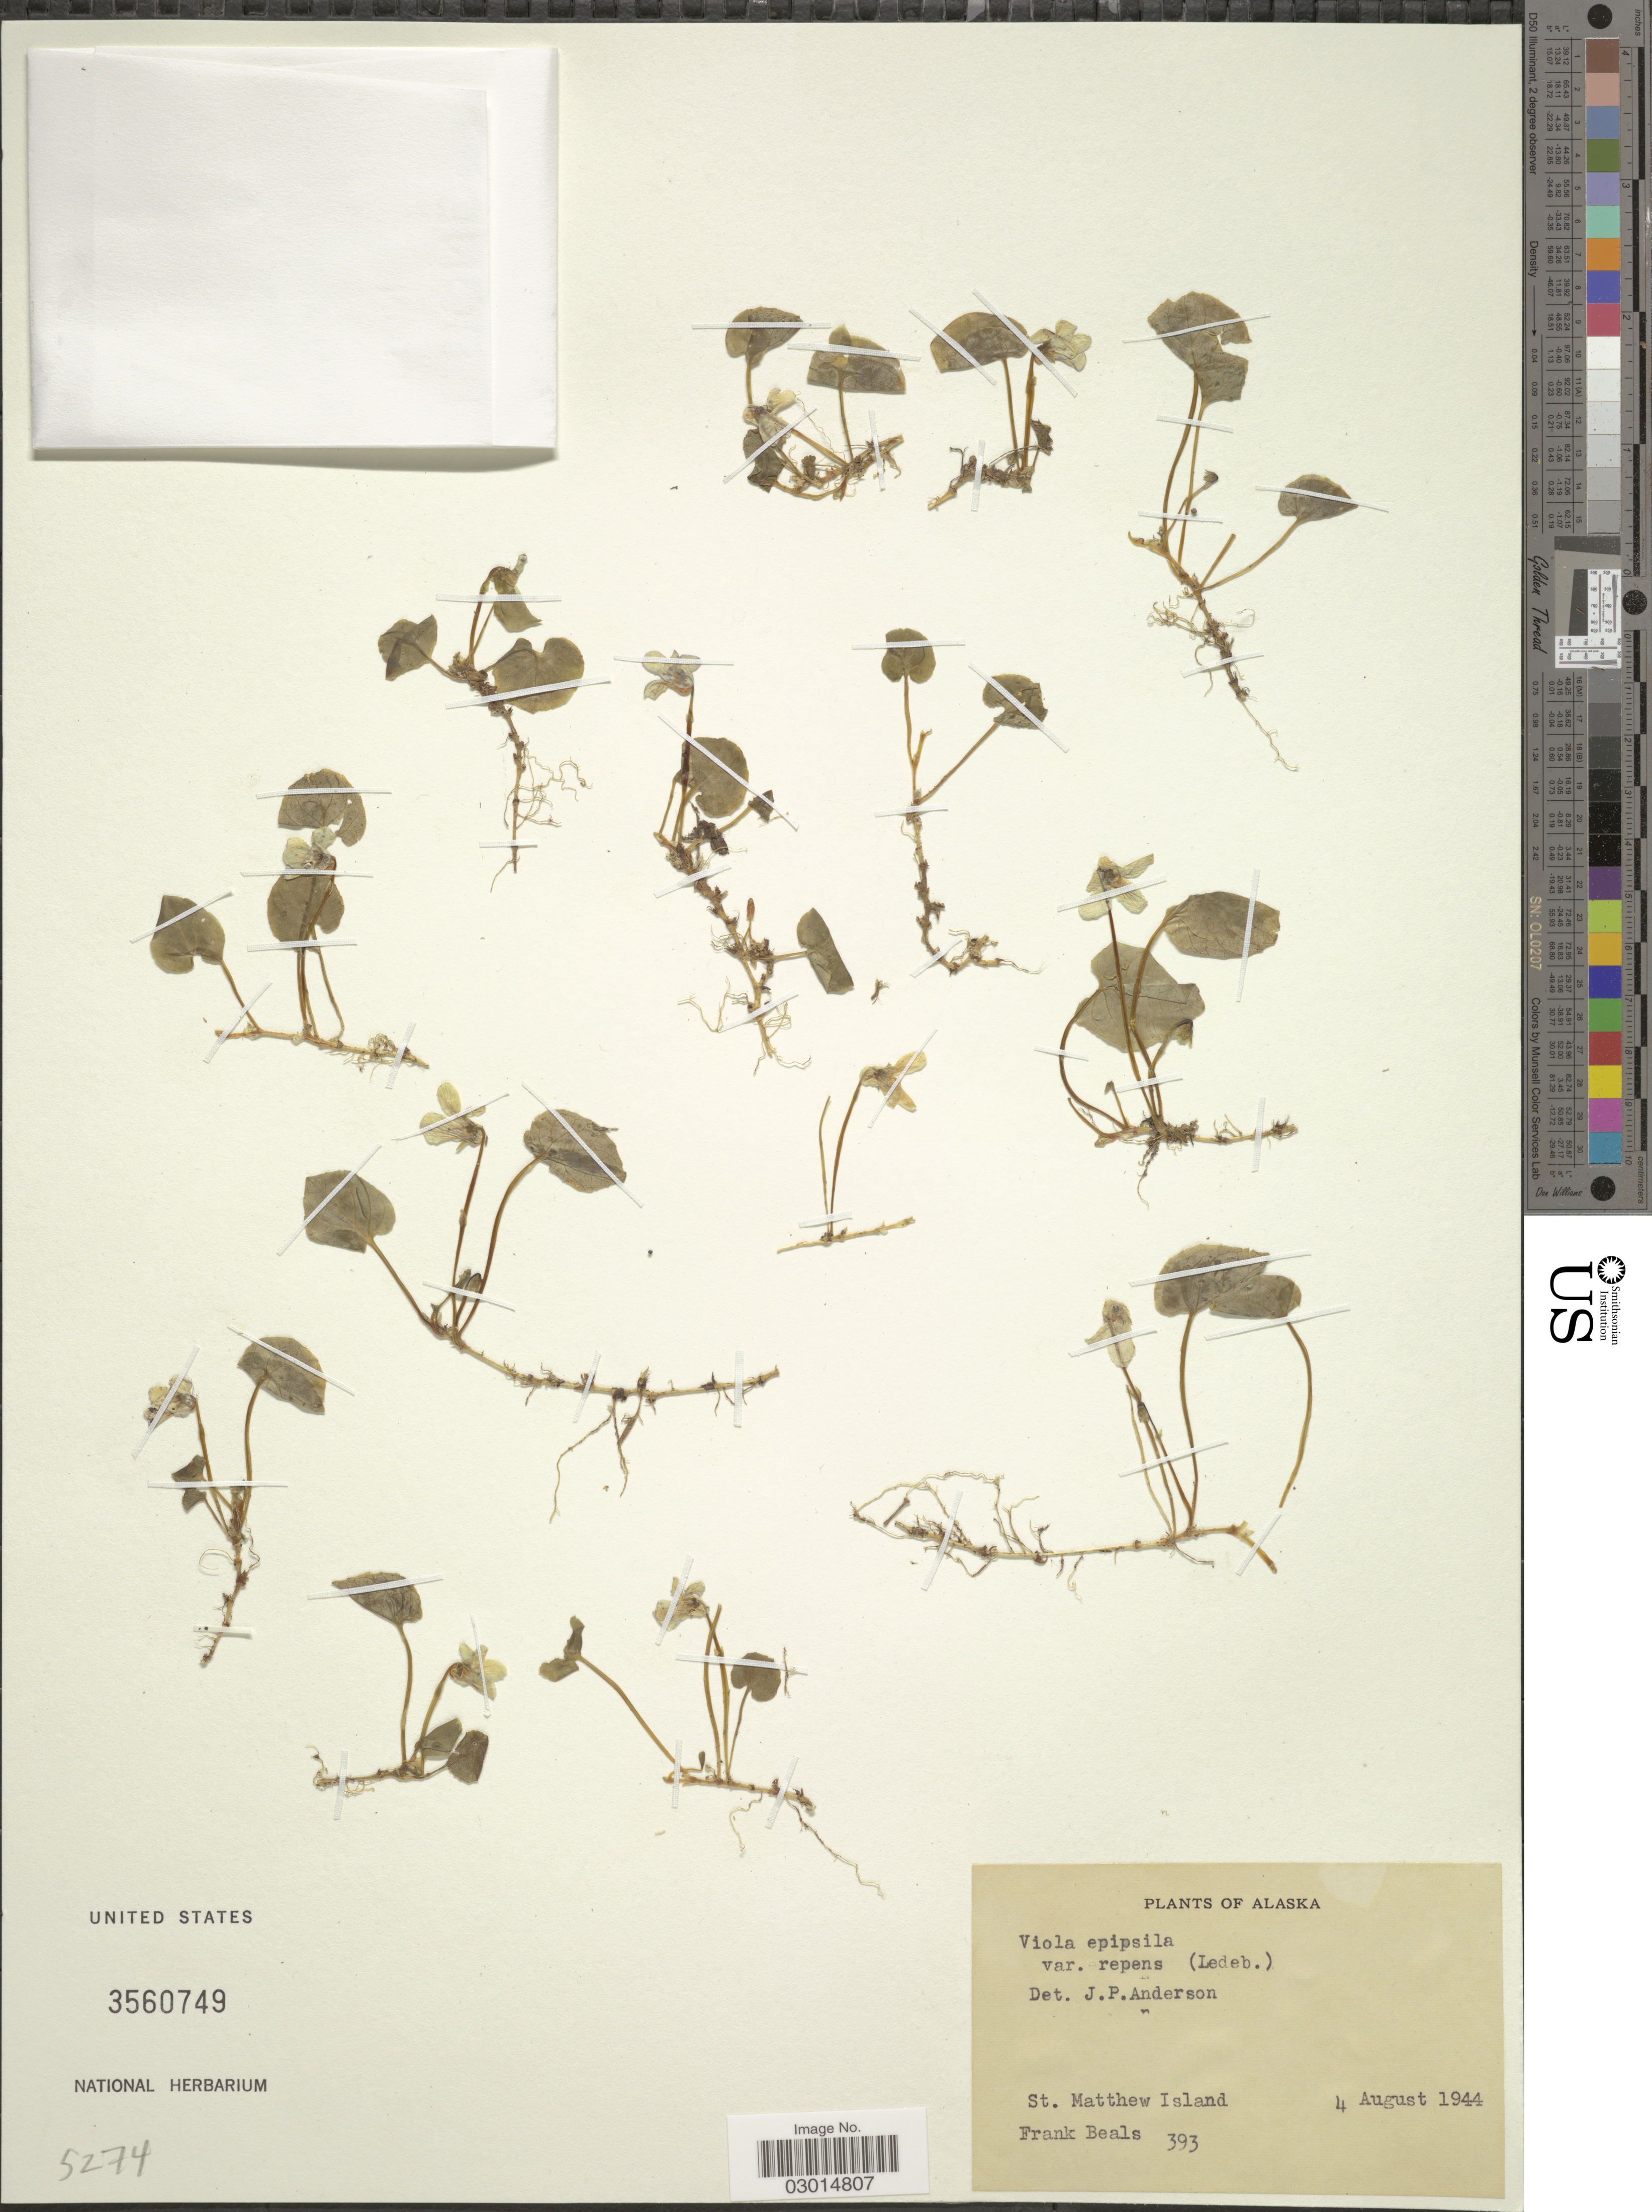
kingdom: Plantae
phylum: Tracheophyta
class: Magnoliopsida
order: Malpighiales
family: Violaceae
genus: Viola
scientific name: Viola epipsila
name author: Ledeb.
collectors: F. Beals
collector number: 393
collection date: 1944-08-04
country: United States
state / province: Alaska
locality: St. Matthew Island.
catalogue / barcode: US 3560749